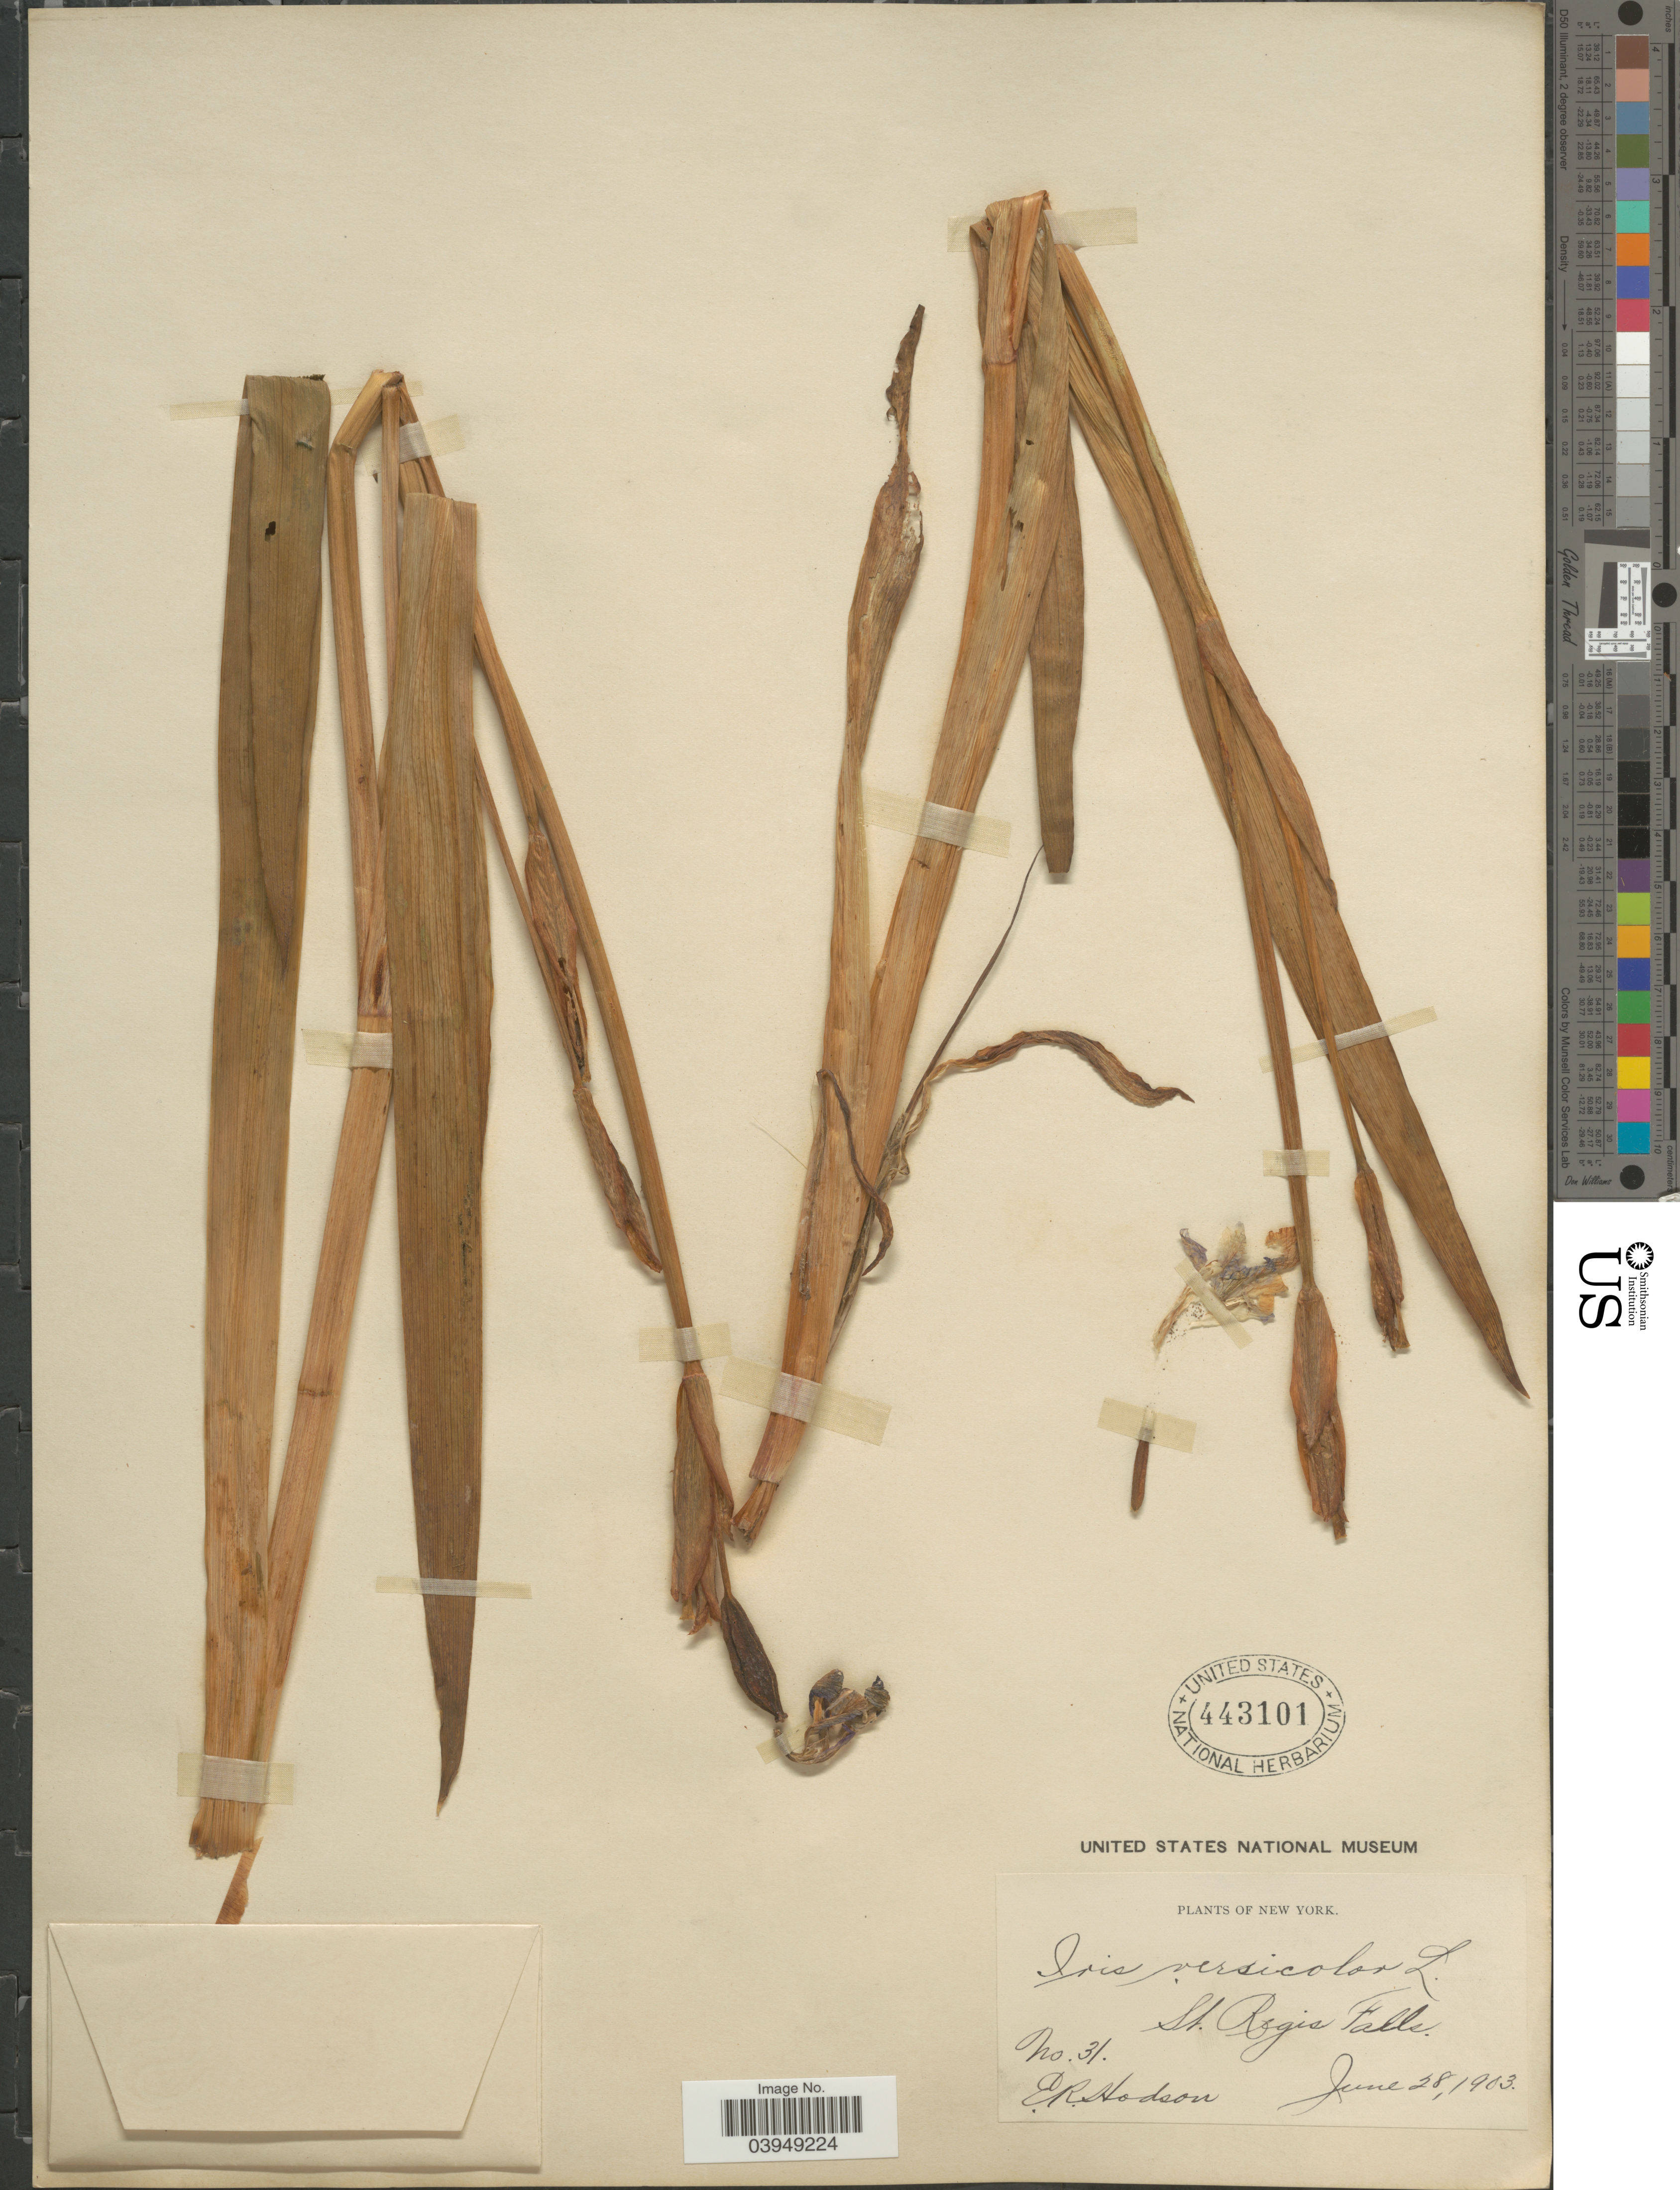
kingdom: Plantae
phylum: Tracheophyta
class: Liliopsida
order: Asparagales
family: Iridaceae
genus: Iris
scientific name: Iris versicolor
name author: L.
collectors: E. Hodson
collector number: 31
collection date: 1903-06-28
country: United States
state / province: New York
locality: St. Regis Falls.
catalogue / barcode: US 443101